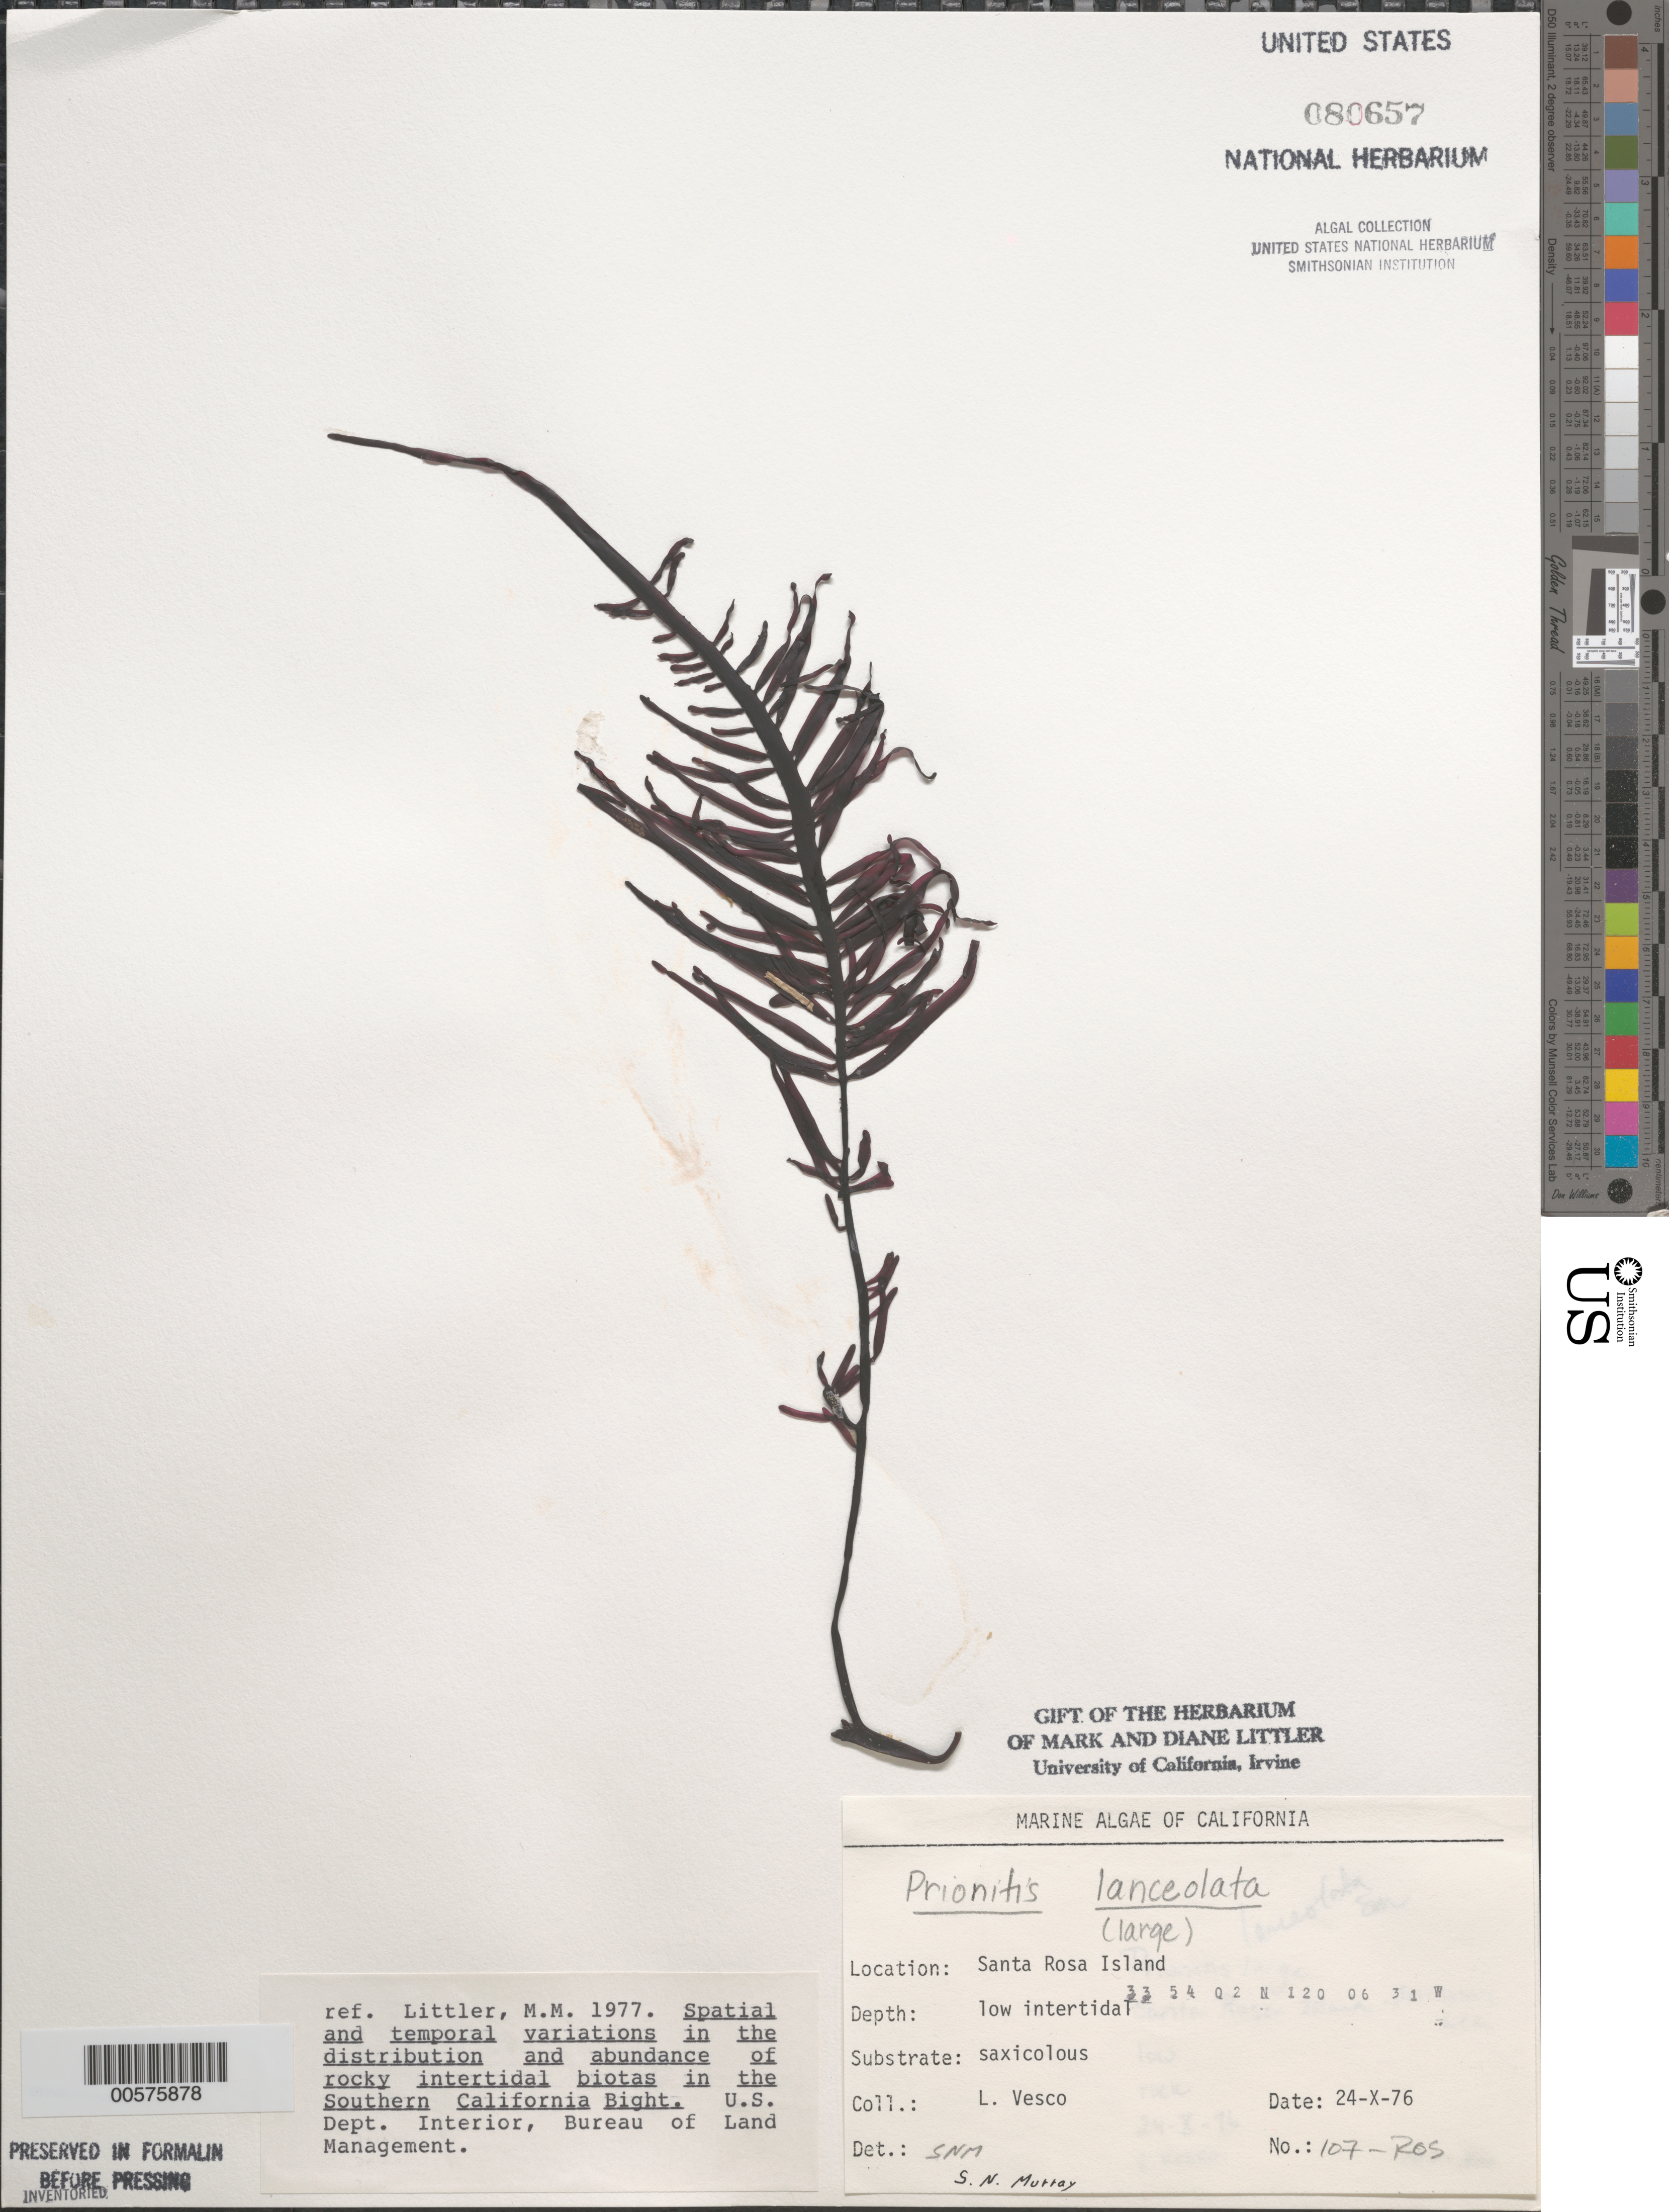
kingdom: Plantae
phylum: Rhodophyta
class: Florideophyceae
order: Cryptonemiales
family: Cryptonemiaceae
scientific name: Prionitis lanceolata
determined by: Murray, S. N.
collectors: L. Vesco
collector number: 107-ros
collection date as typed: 24 Oct 1976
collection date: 1976-10-24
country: United States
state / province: California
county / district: Santa Barbara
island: Santa Rosa Island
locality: Johnson's Lee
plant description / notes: BLM-SOCALBIGHT Rocky Intertidal Survey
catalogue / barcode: US 80657